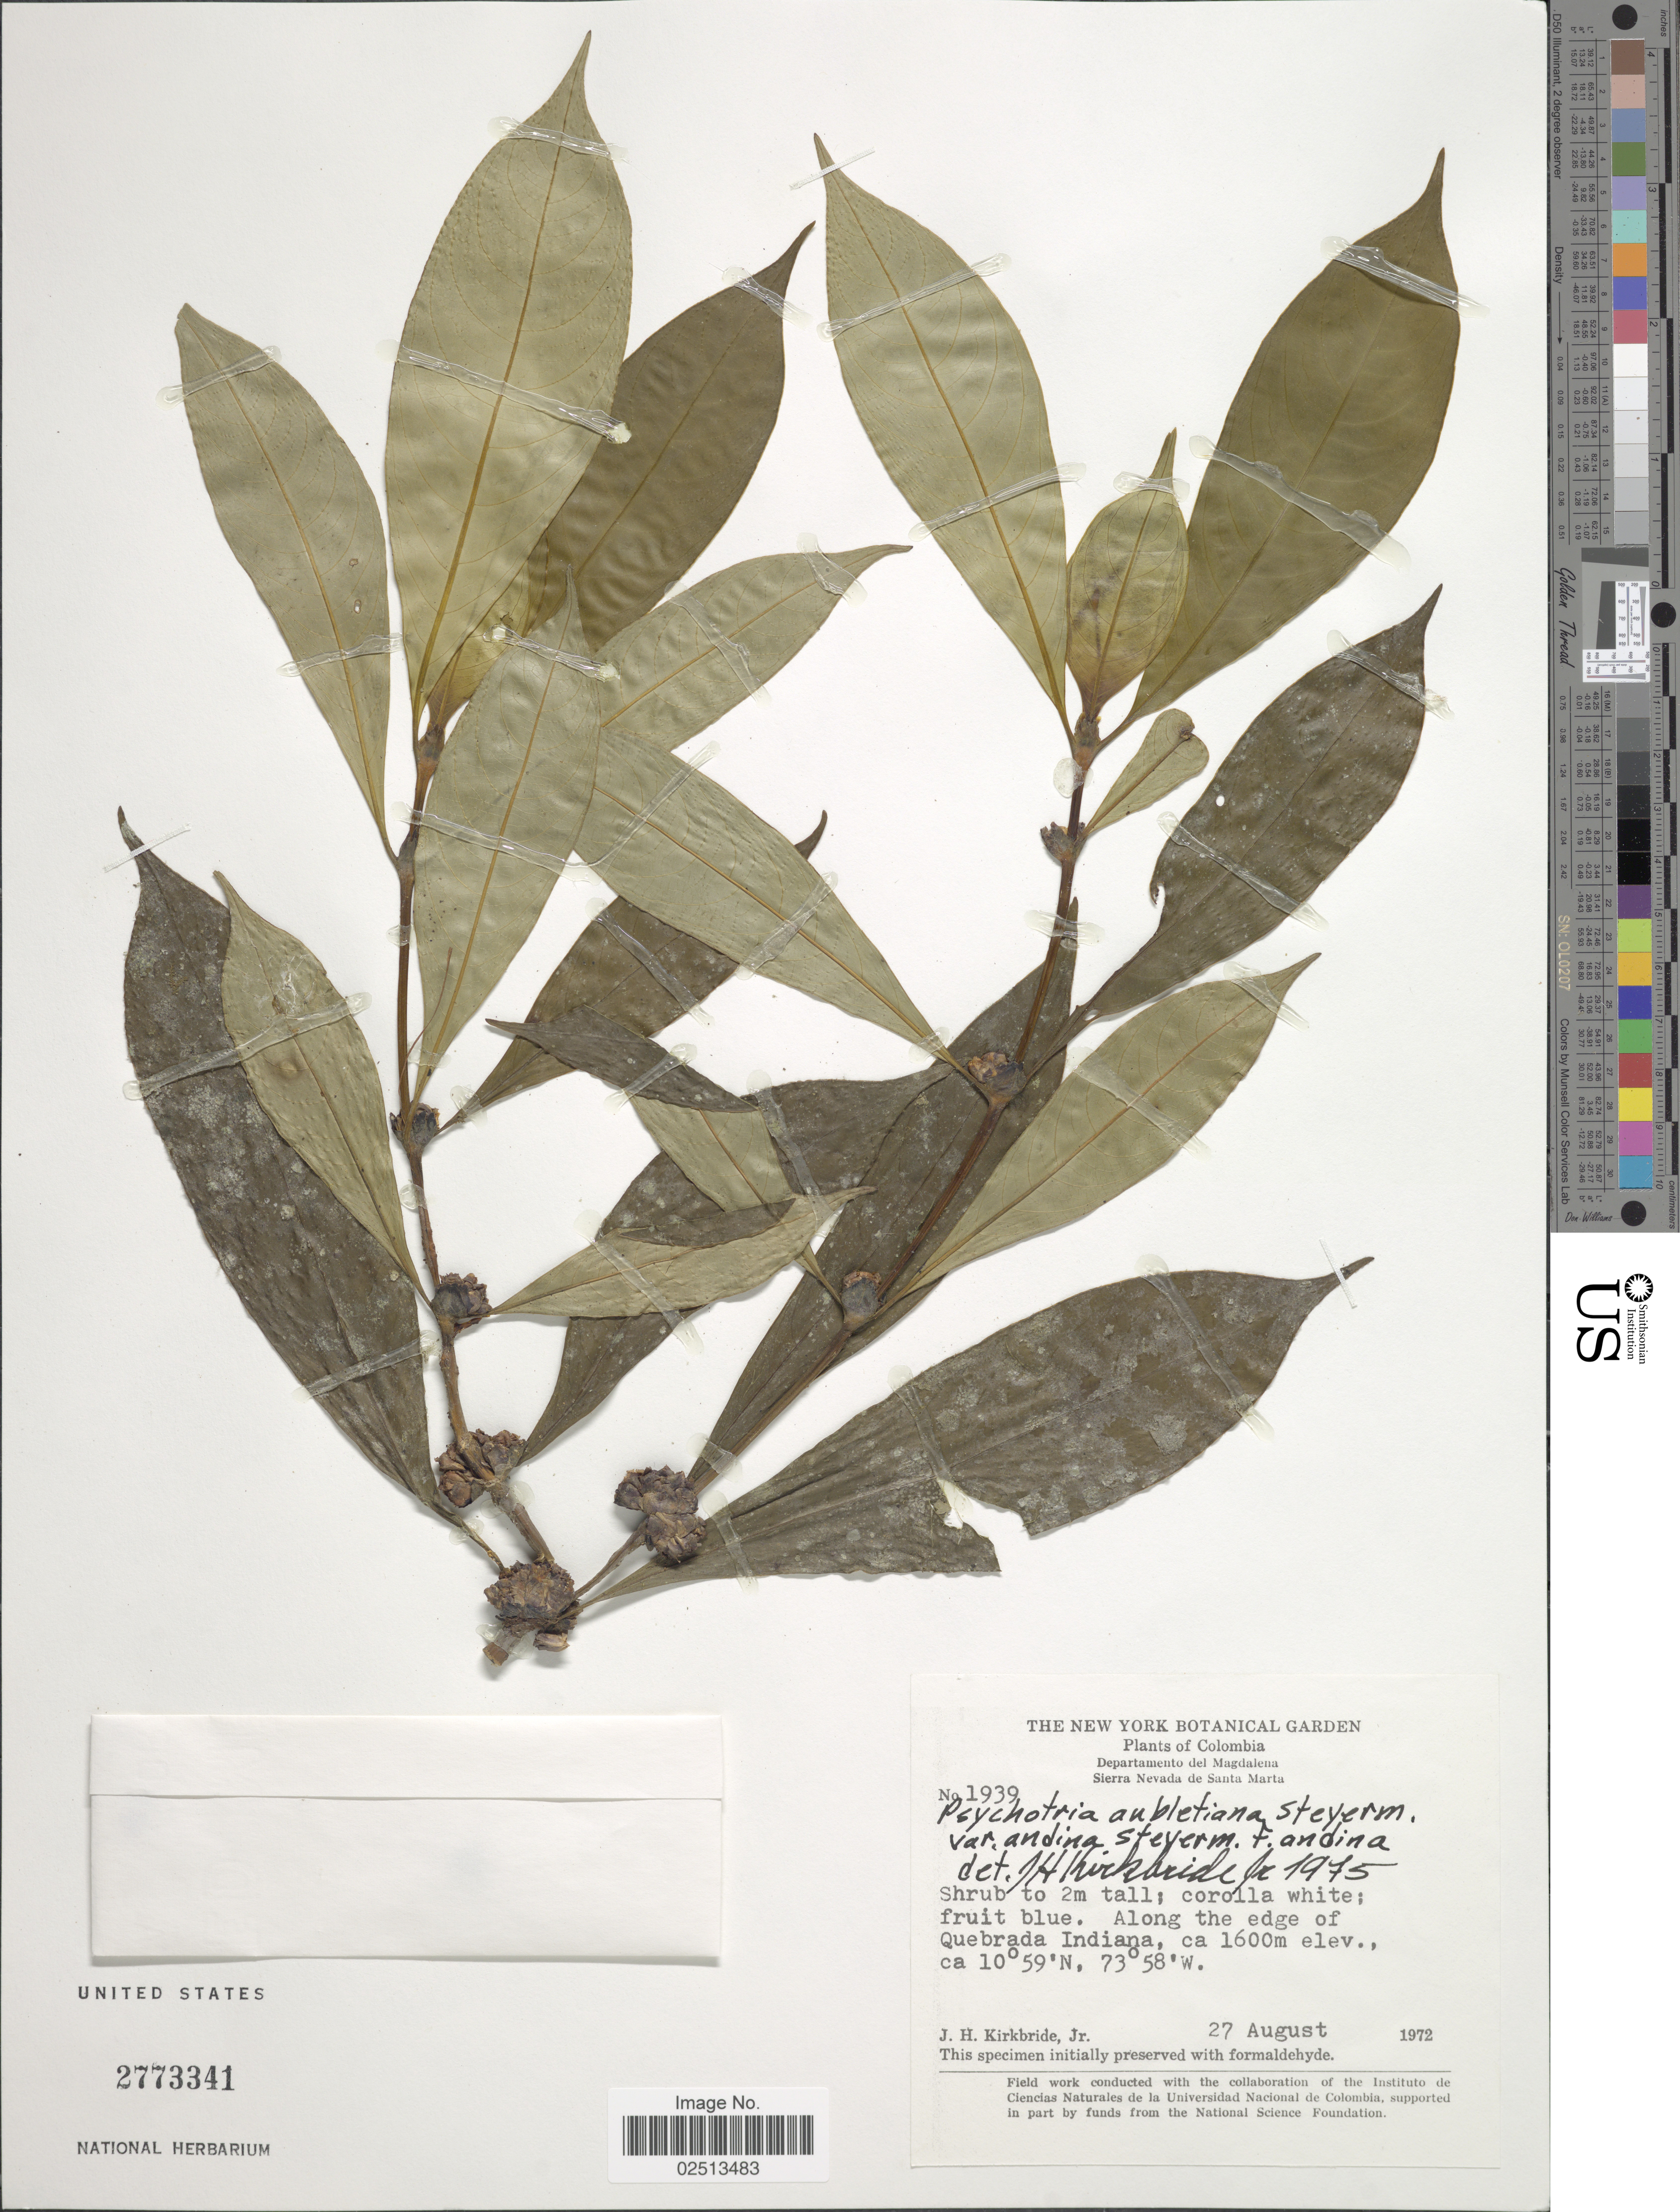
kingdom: Plantae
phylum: Tracheophyta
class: Magnoliopsida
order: Gentianales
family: Rubiaceae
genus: Psychotria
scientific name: Psychotria aubletiana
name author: Steyerm.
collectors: J. H. Kirkbride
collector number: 1939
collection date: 1972-08-27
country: Colombia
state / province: Magdalena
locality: Departamento del Magdalena, Sierra Nevada de Santa Marta, Along the edge of Quebrada Indiana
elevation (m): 1600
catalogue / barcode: US 2773341